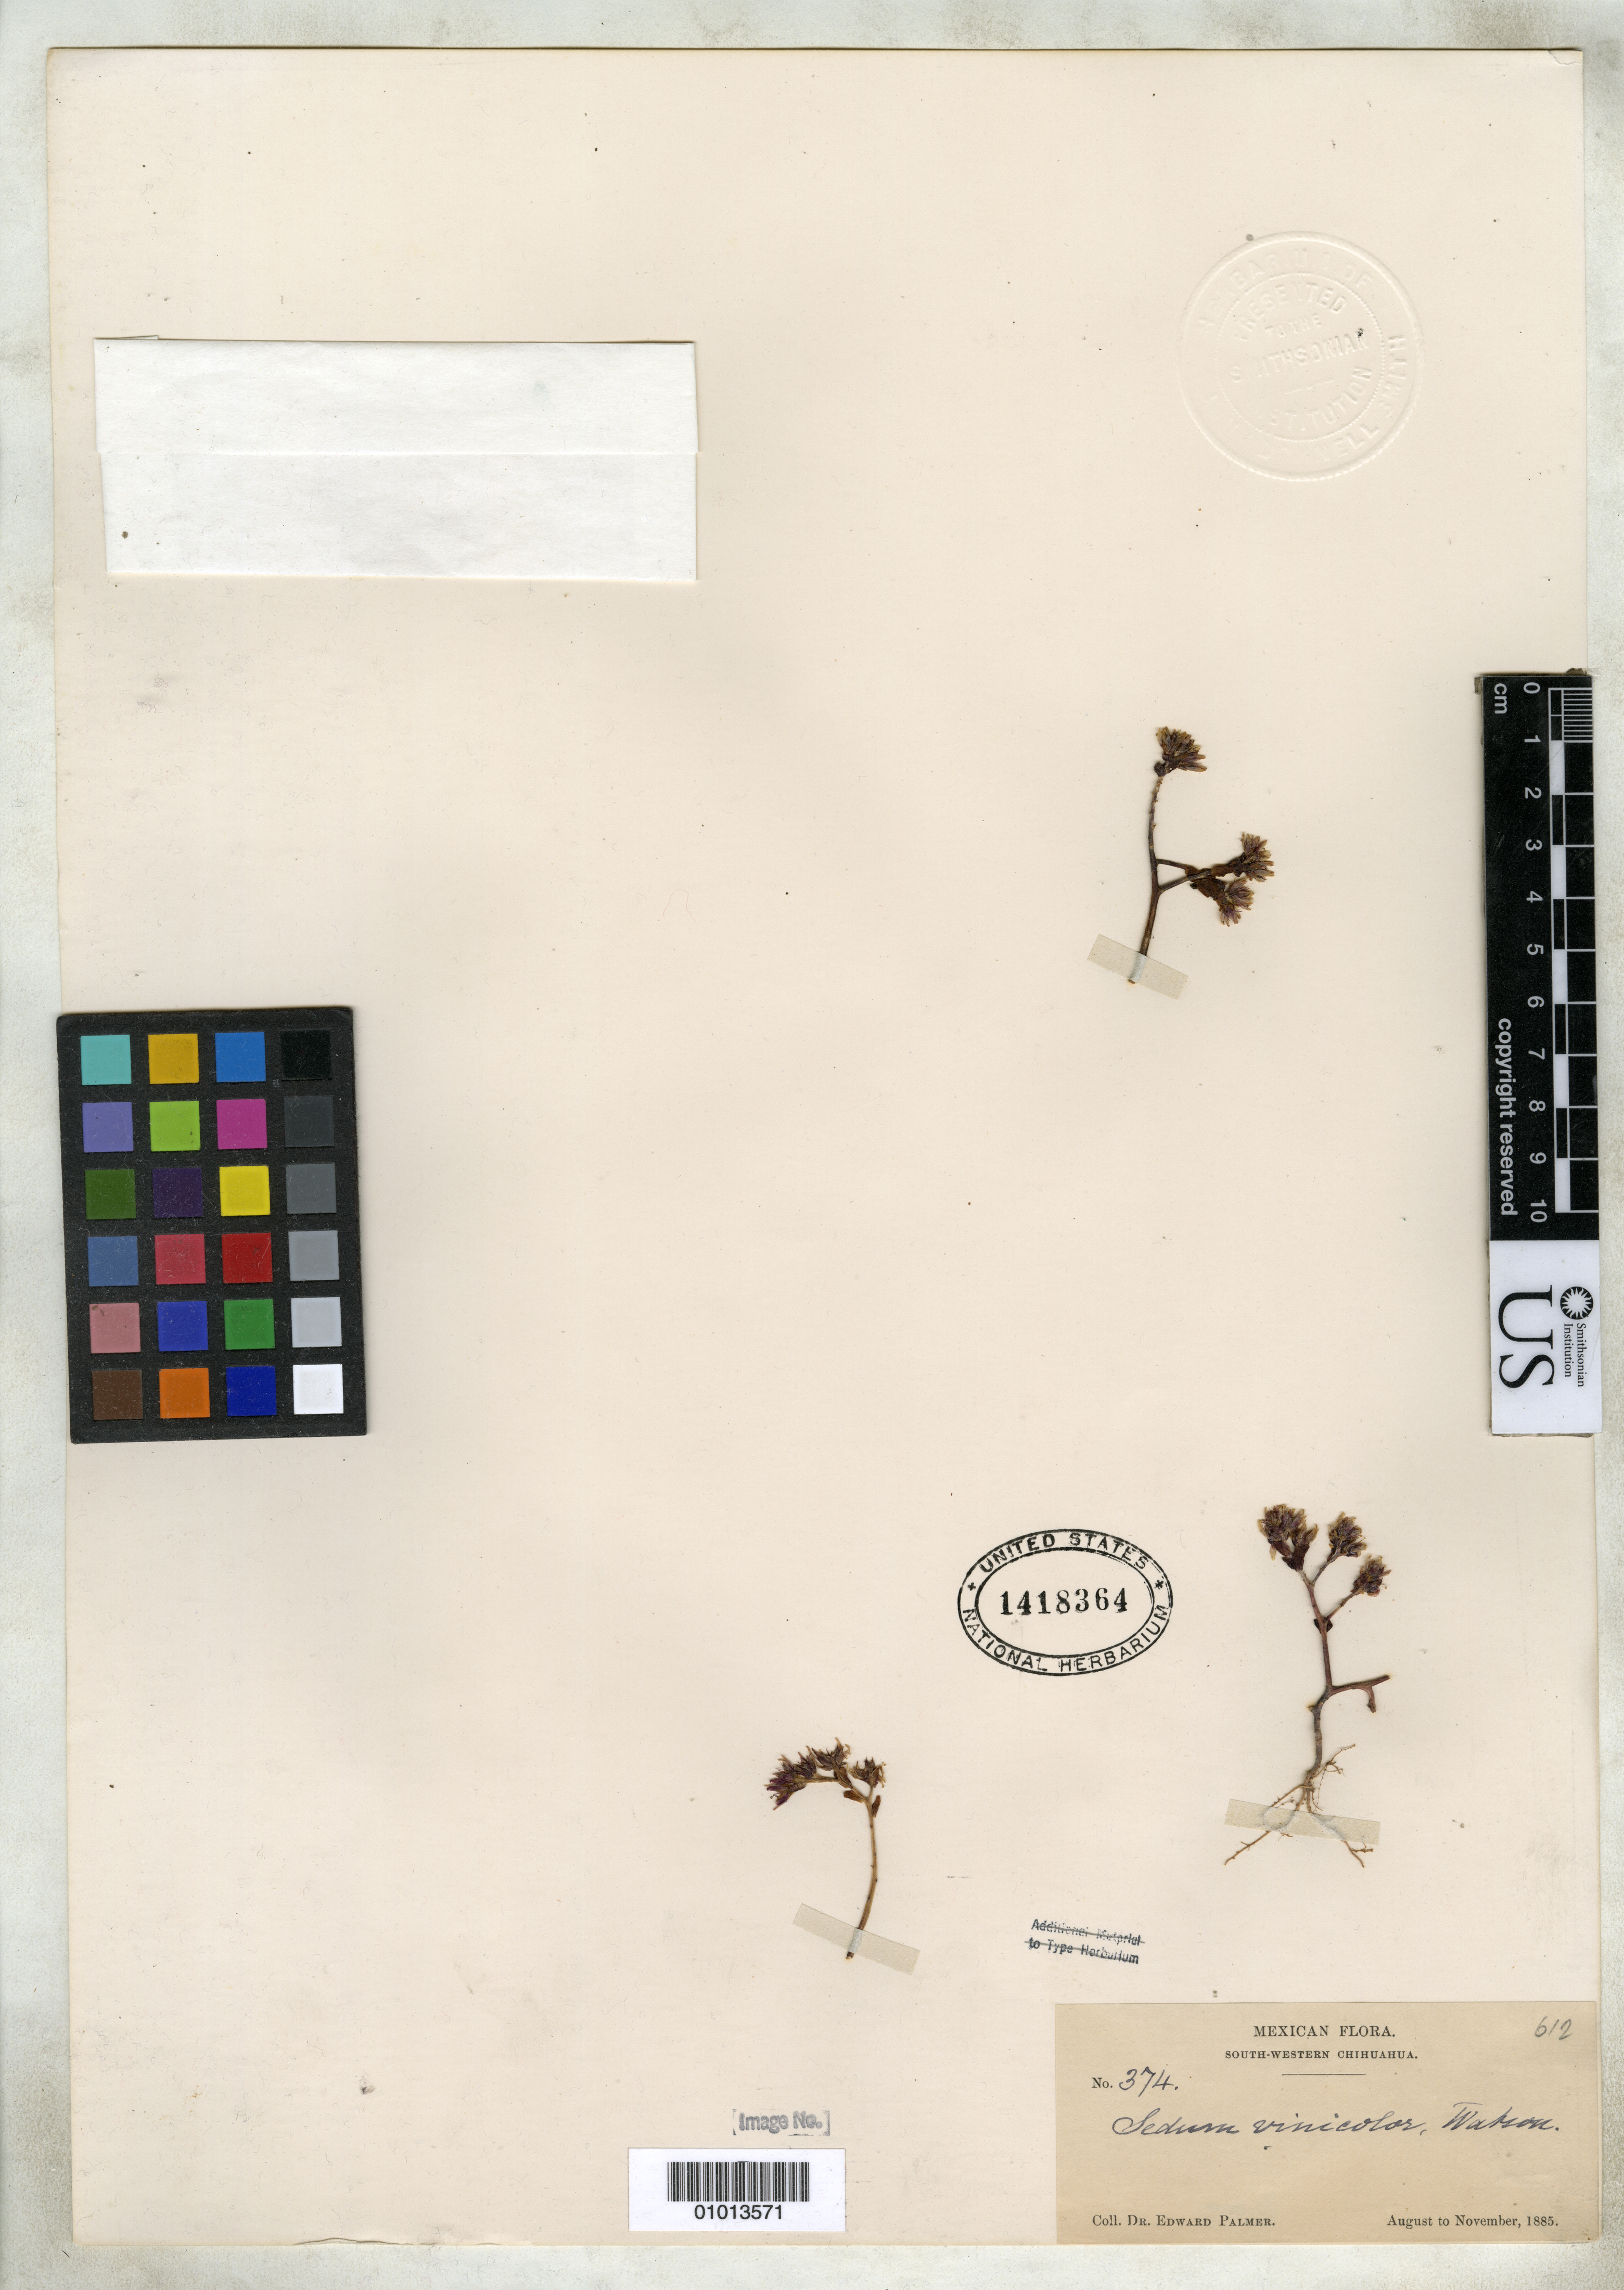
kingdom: Plantae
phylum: Tracheophyta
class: Magnoliopsida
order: Saxifragales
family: Crassulaceae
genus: Sedum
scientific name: Sedum vinicolor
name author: S. Watson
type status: Type Collection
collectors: E. Palmer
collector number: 374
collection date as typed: Aug 1885 to Nov 1885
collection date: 1885-08/1885-11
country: Mexico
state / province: Chihuahua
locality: South-western Chihuahua.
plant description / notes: Specimen ex John Donnell Smith herbarium.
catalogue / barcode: US 1418364